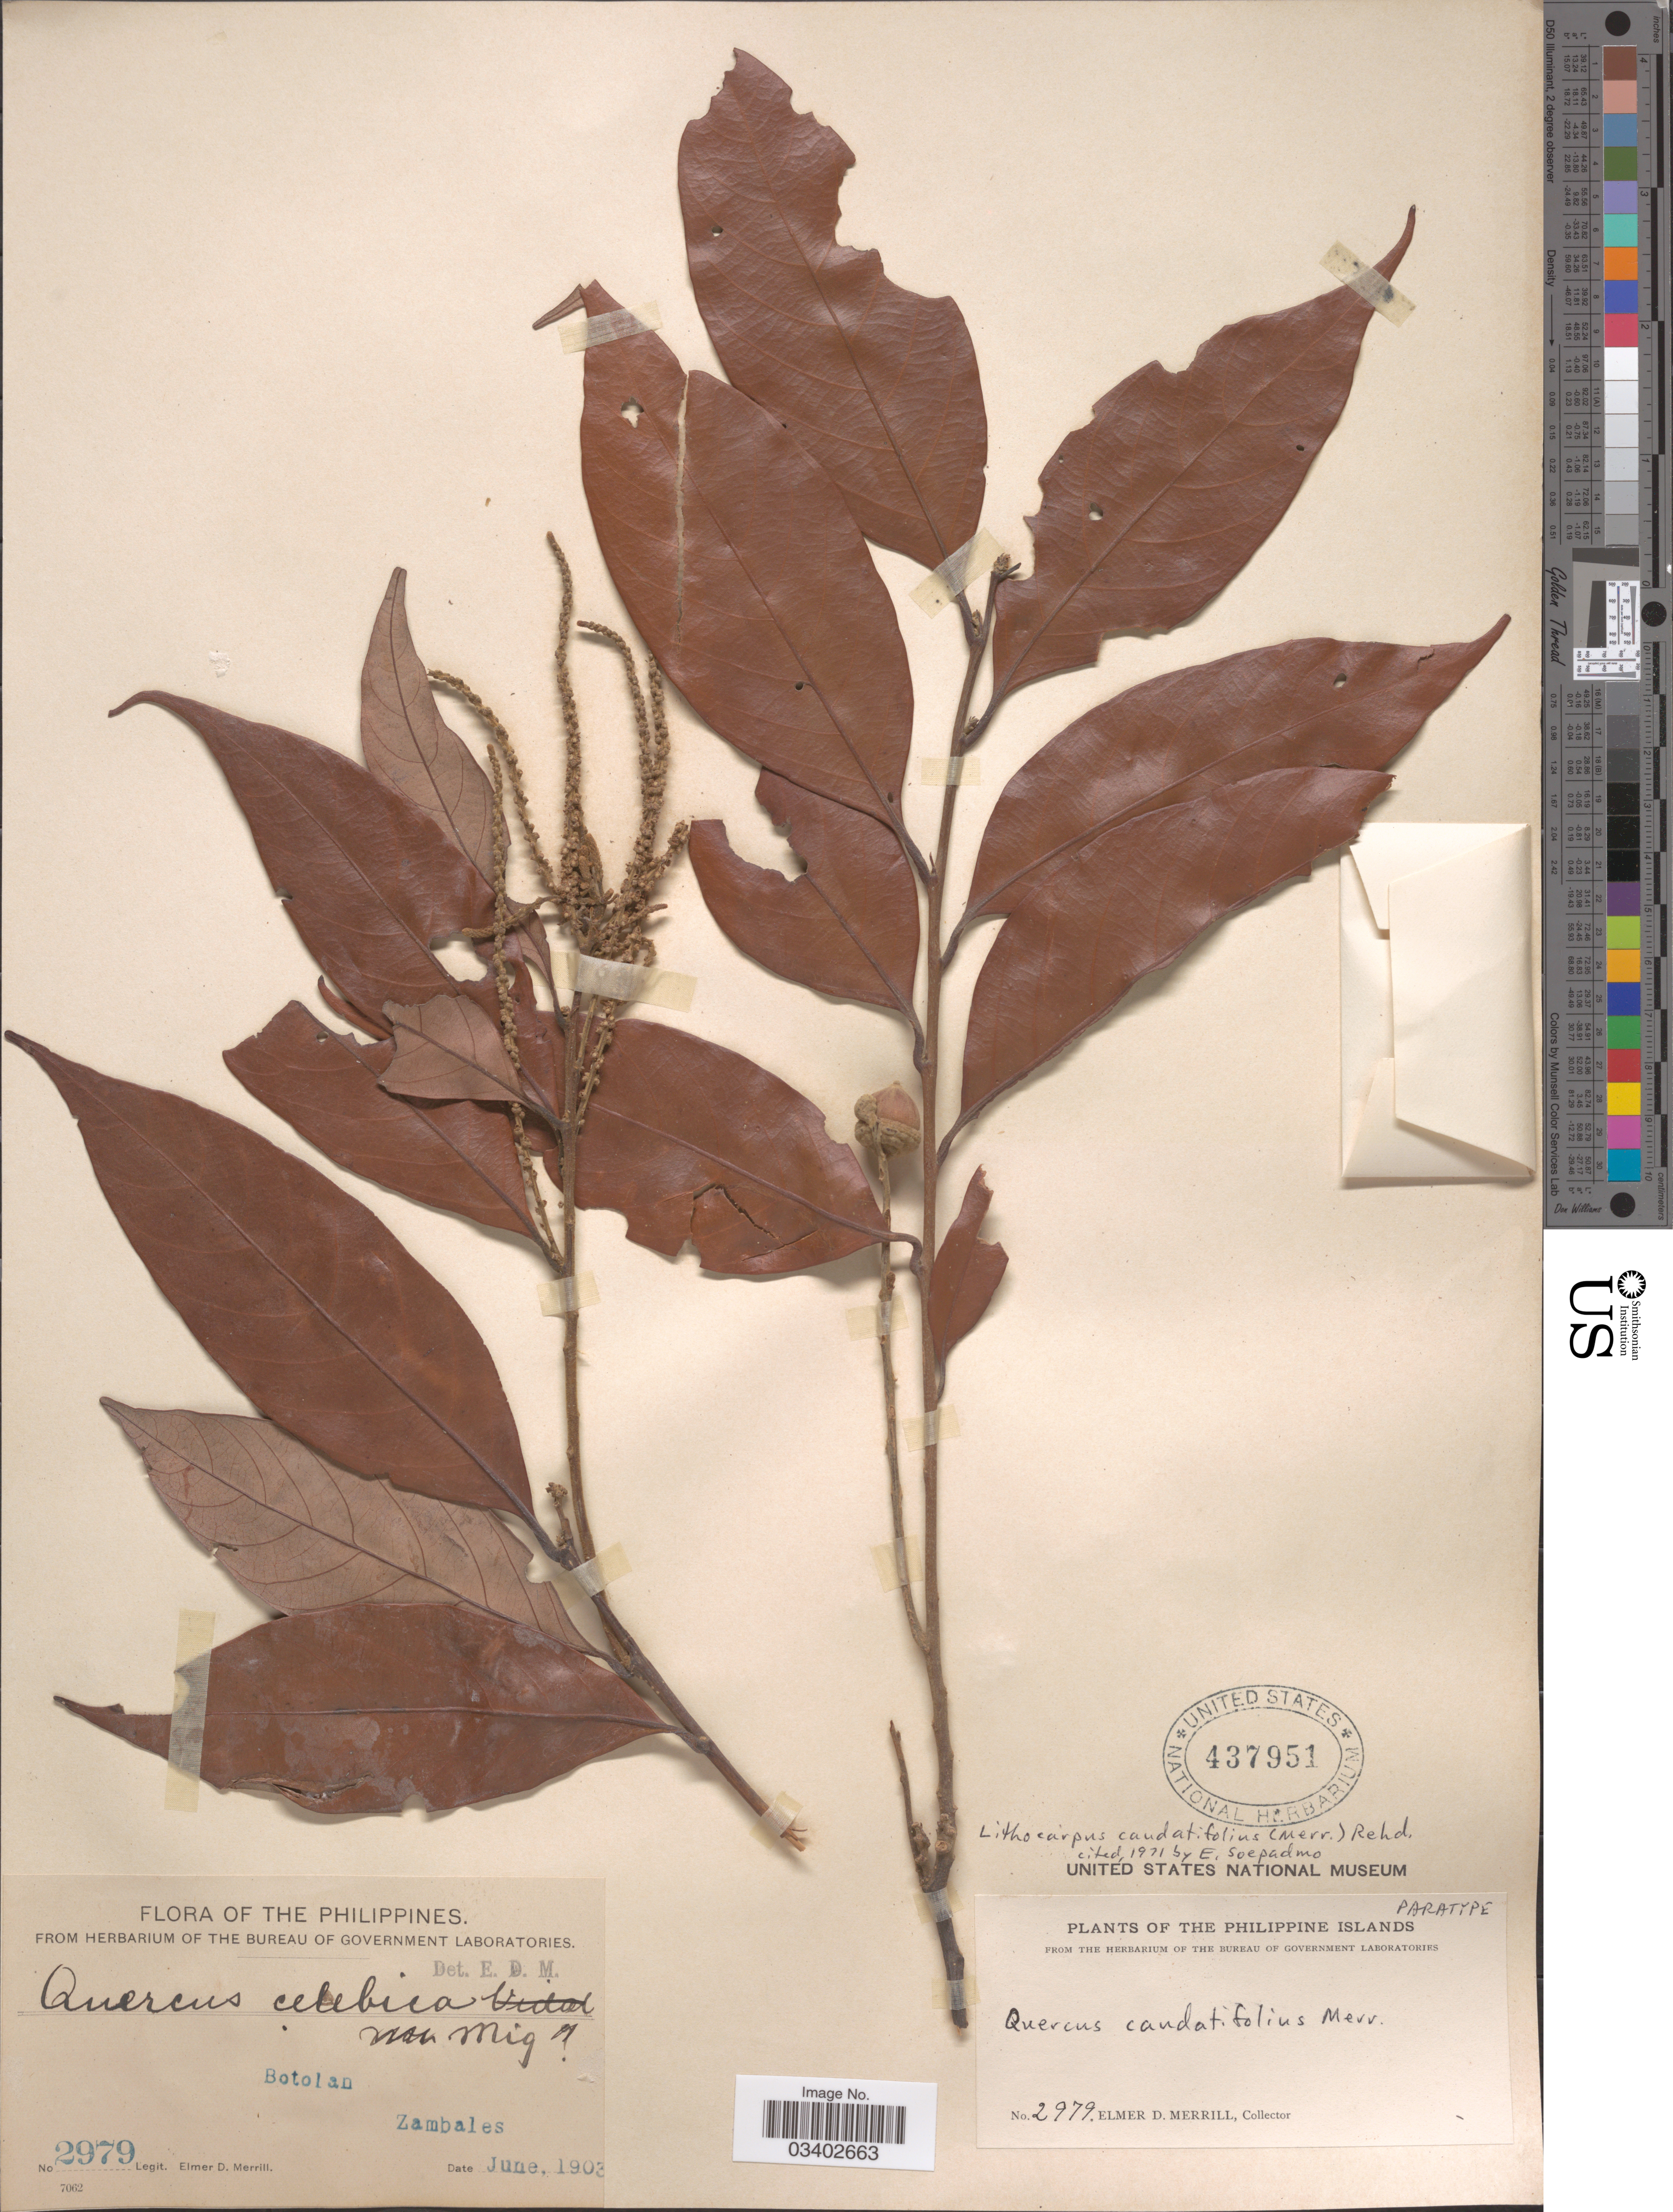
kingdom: Plantae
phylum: Tracheophyta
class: Magnoliopsida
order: Fagales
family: Fagaceae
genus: Lithocarpus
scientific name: Lithocarpus caudatifolius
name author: (Merr.) Rehder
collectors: E. D. Merrill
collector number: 2979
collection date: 1903-06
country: Philippines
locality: Botolan. Zambales.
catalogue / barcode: US 437951